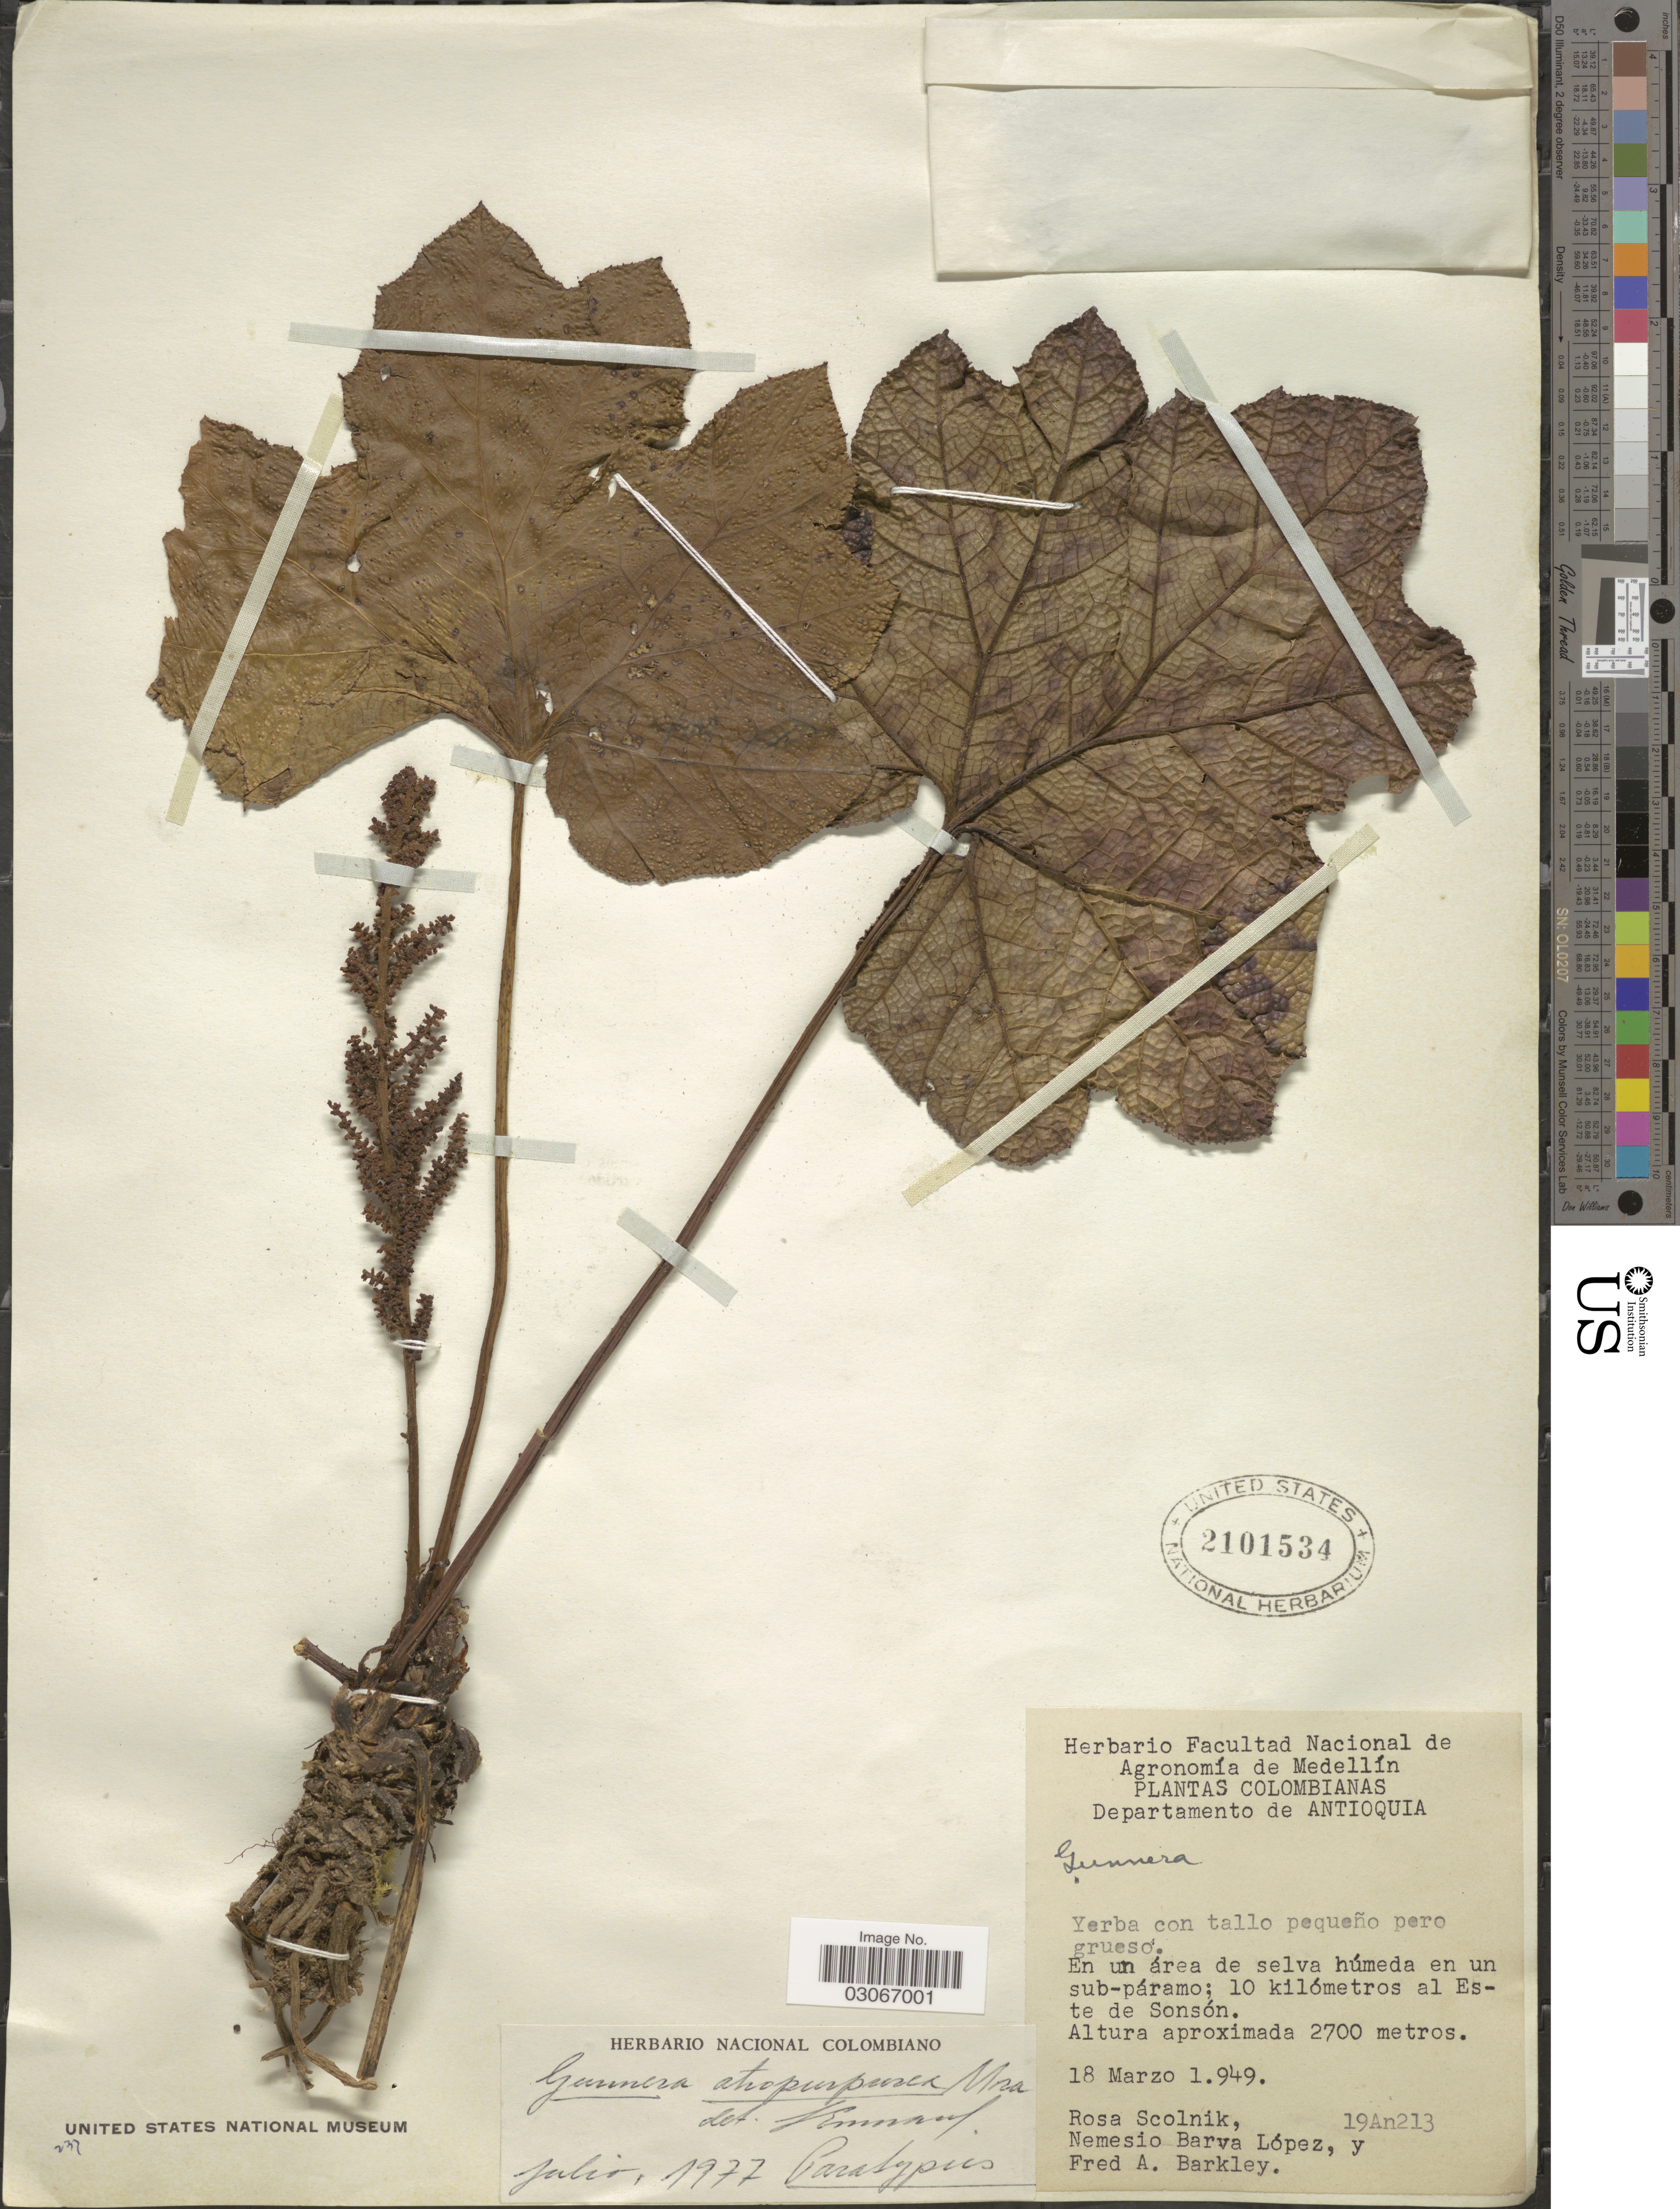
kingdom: Plantae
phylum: Tracheophyta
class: Magnoliopsida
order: Gunnerales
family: Gunneraceae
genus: Gunnera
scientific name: Gunnera atropurpurea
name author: L.E. Mora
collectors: R. Scolnik, N. Lopez & F. A. Barkley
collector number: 19An213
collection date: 1949-03-18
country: Colombia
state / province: Antioquia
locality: Departamento de Antioquia. 10 kilómetros al Este de Sonsón.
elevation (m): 2700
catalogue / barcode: US 2101534